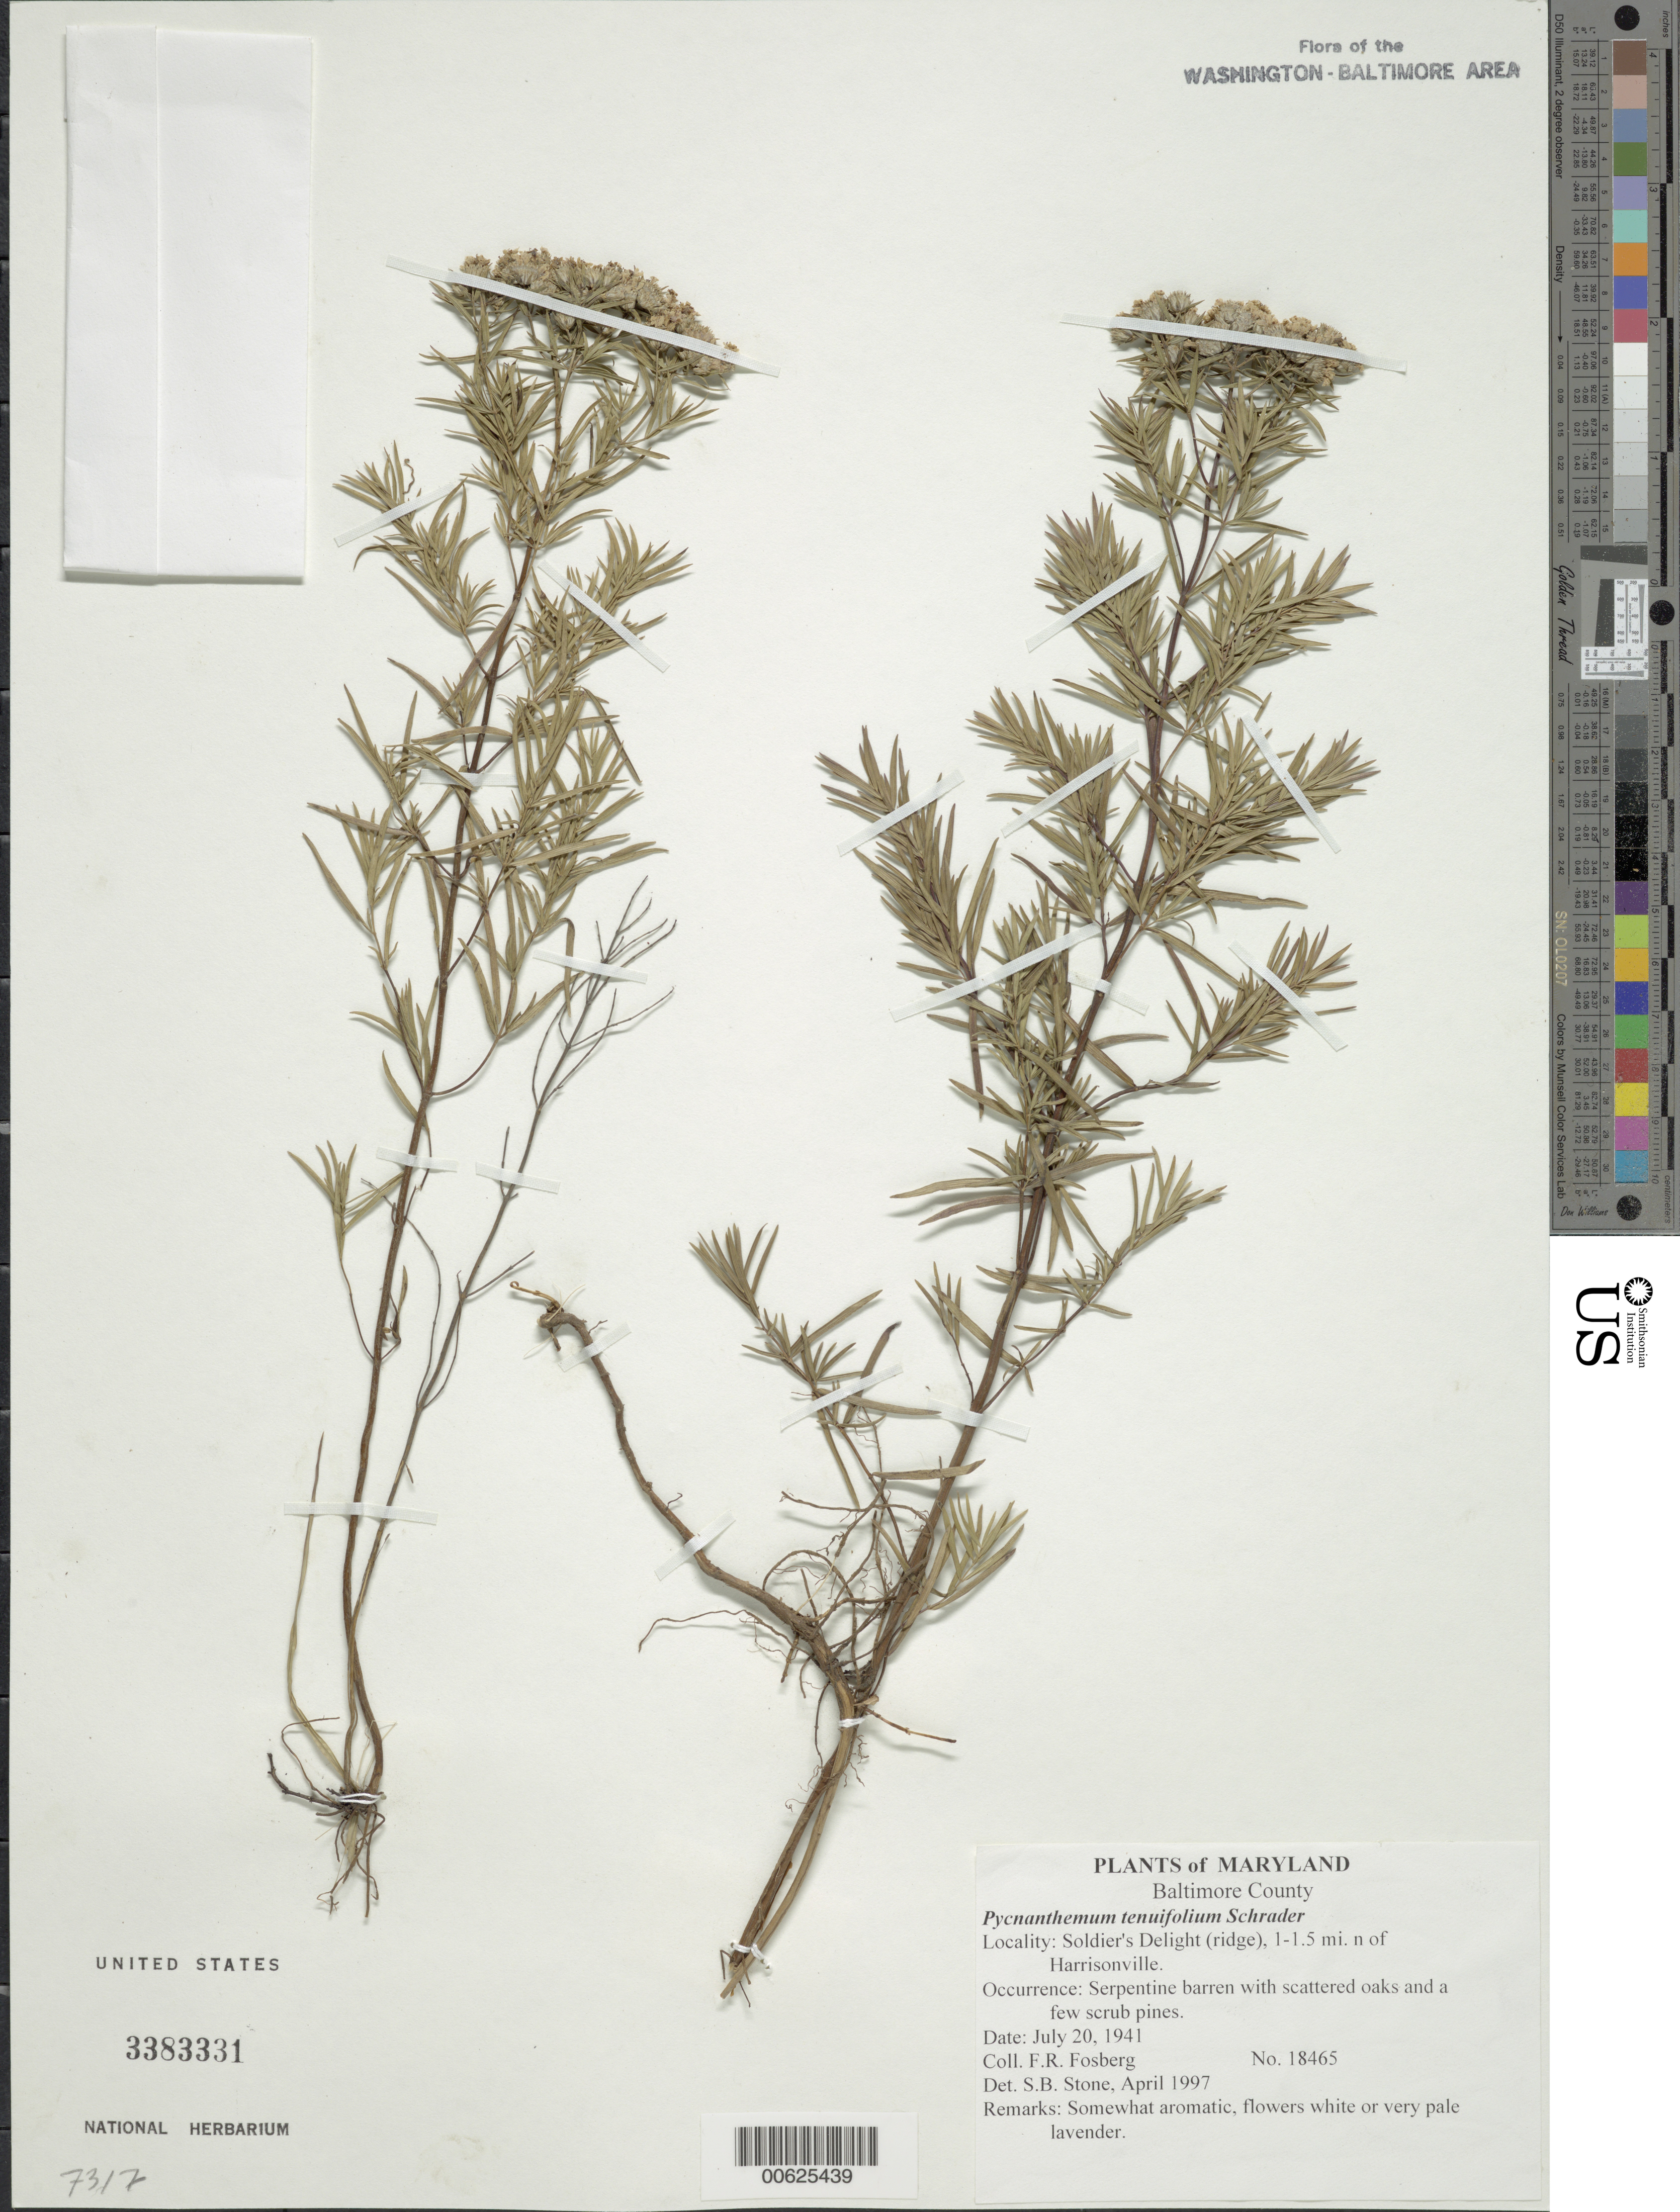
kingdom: Plantae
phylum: Tracheophyta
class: Magnoliopsida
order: Lamiales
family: Lamiaceae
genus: Pycnanthemum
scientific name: Pycnanthemum tenuifolium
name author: Schrad.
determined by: Stone, S. B.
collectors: F. R. Fosberg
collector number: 18465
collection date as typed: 20 Jul 1941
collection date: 1941-07-20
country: United States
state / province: Maryland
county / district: Baltimore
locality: Soldier's Delight (ridge), 1-1.5 mi. n of Harrisonville.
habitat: Serpentine barren with scattered oaks and a few scrub pines.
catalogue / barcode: US 3383331